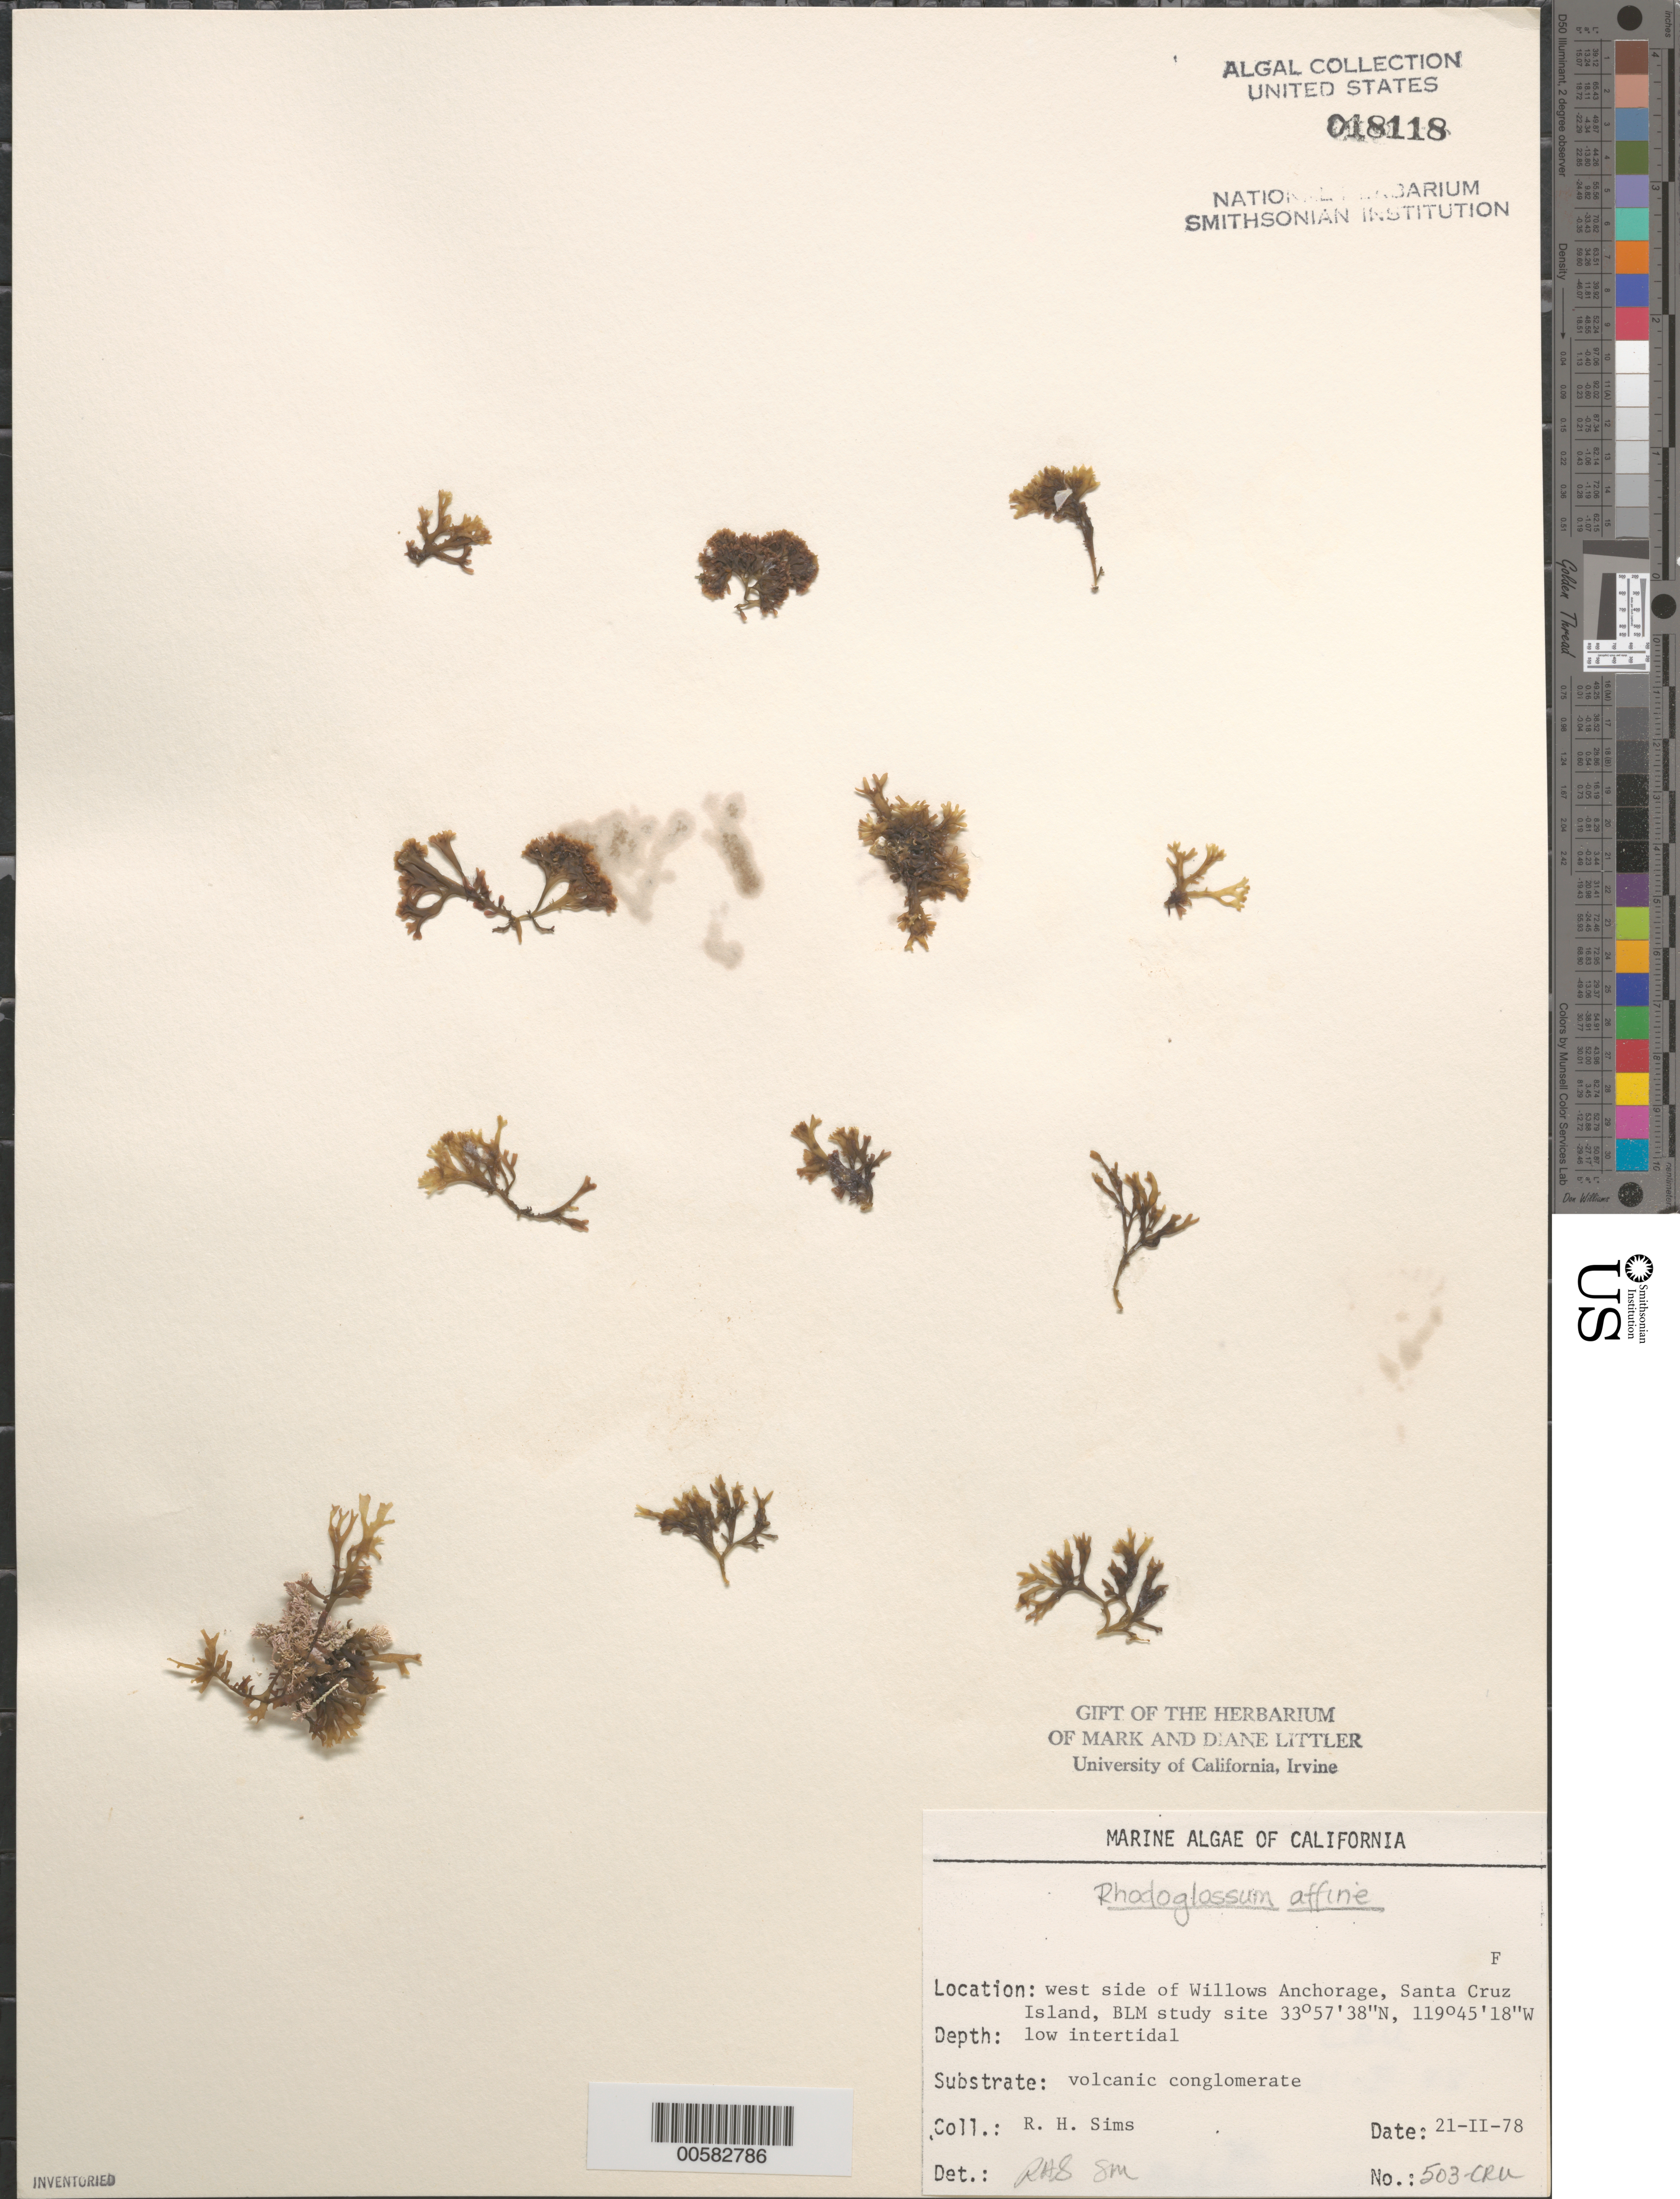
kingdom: Plantae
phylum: Rhodophyta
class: Florideophyceae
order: Gigartinales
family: Gigartinaceae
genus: Mazzaella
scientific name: Mazzaella affinis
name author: (Harvey) Fredericq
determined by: Algae name updating Project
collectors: R. H. Sims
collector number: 503-cru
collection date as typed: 21 Feb 1978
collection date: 1978-02-21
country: United States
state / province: California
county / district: Santa Barbara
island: Santa Cruz Island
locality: Willows Anchorage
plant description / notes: BLM-SOCALBIGHT Rocky Intertidal Survey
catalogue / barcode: US 18118